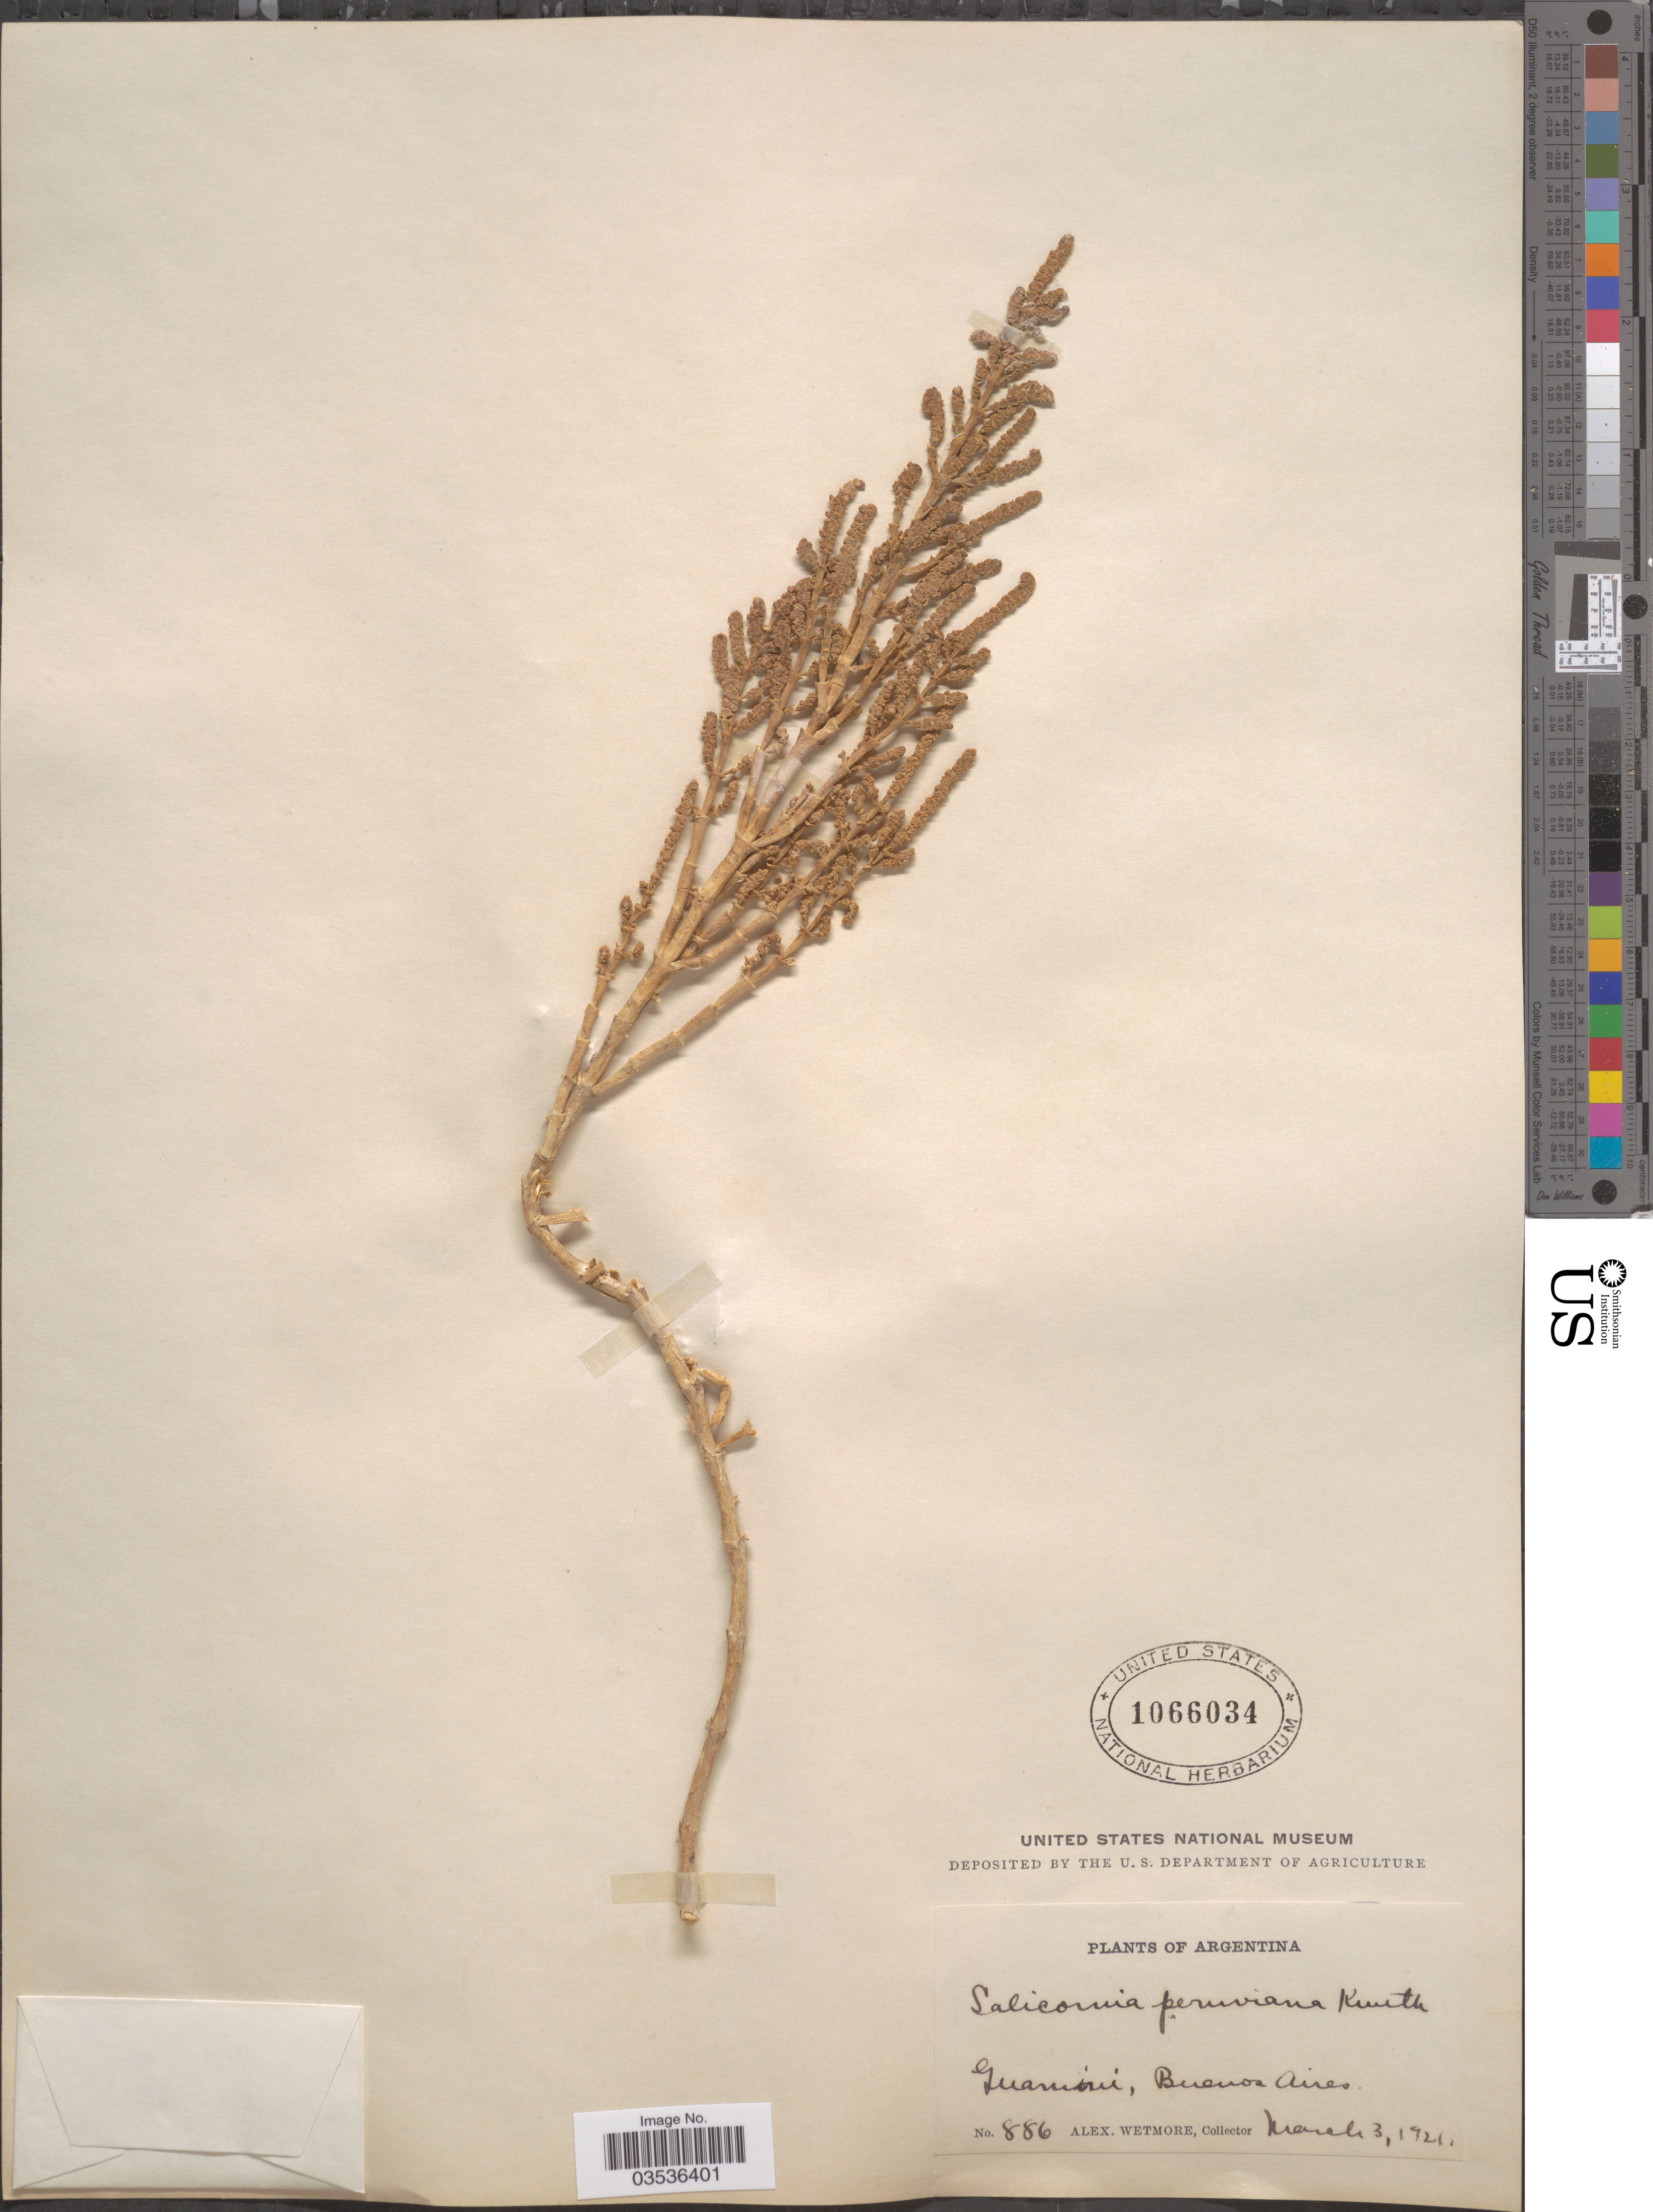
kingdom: Plantae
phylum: Tracheophyta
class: Magnoliopsida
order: Caryophyllales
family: Amaranthaceae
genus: Salicornia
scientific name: Salicornia fruticosa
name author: (L.) L.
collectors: A. Wetmore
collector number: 886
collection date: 1921-03-03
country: Argentina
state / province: Buenos Aires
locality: Guamini.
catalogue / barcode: US 1066034